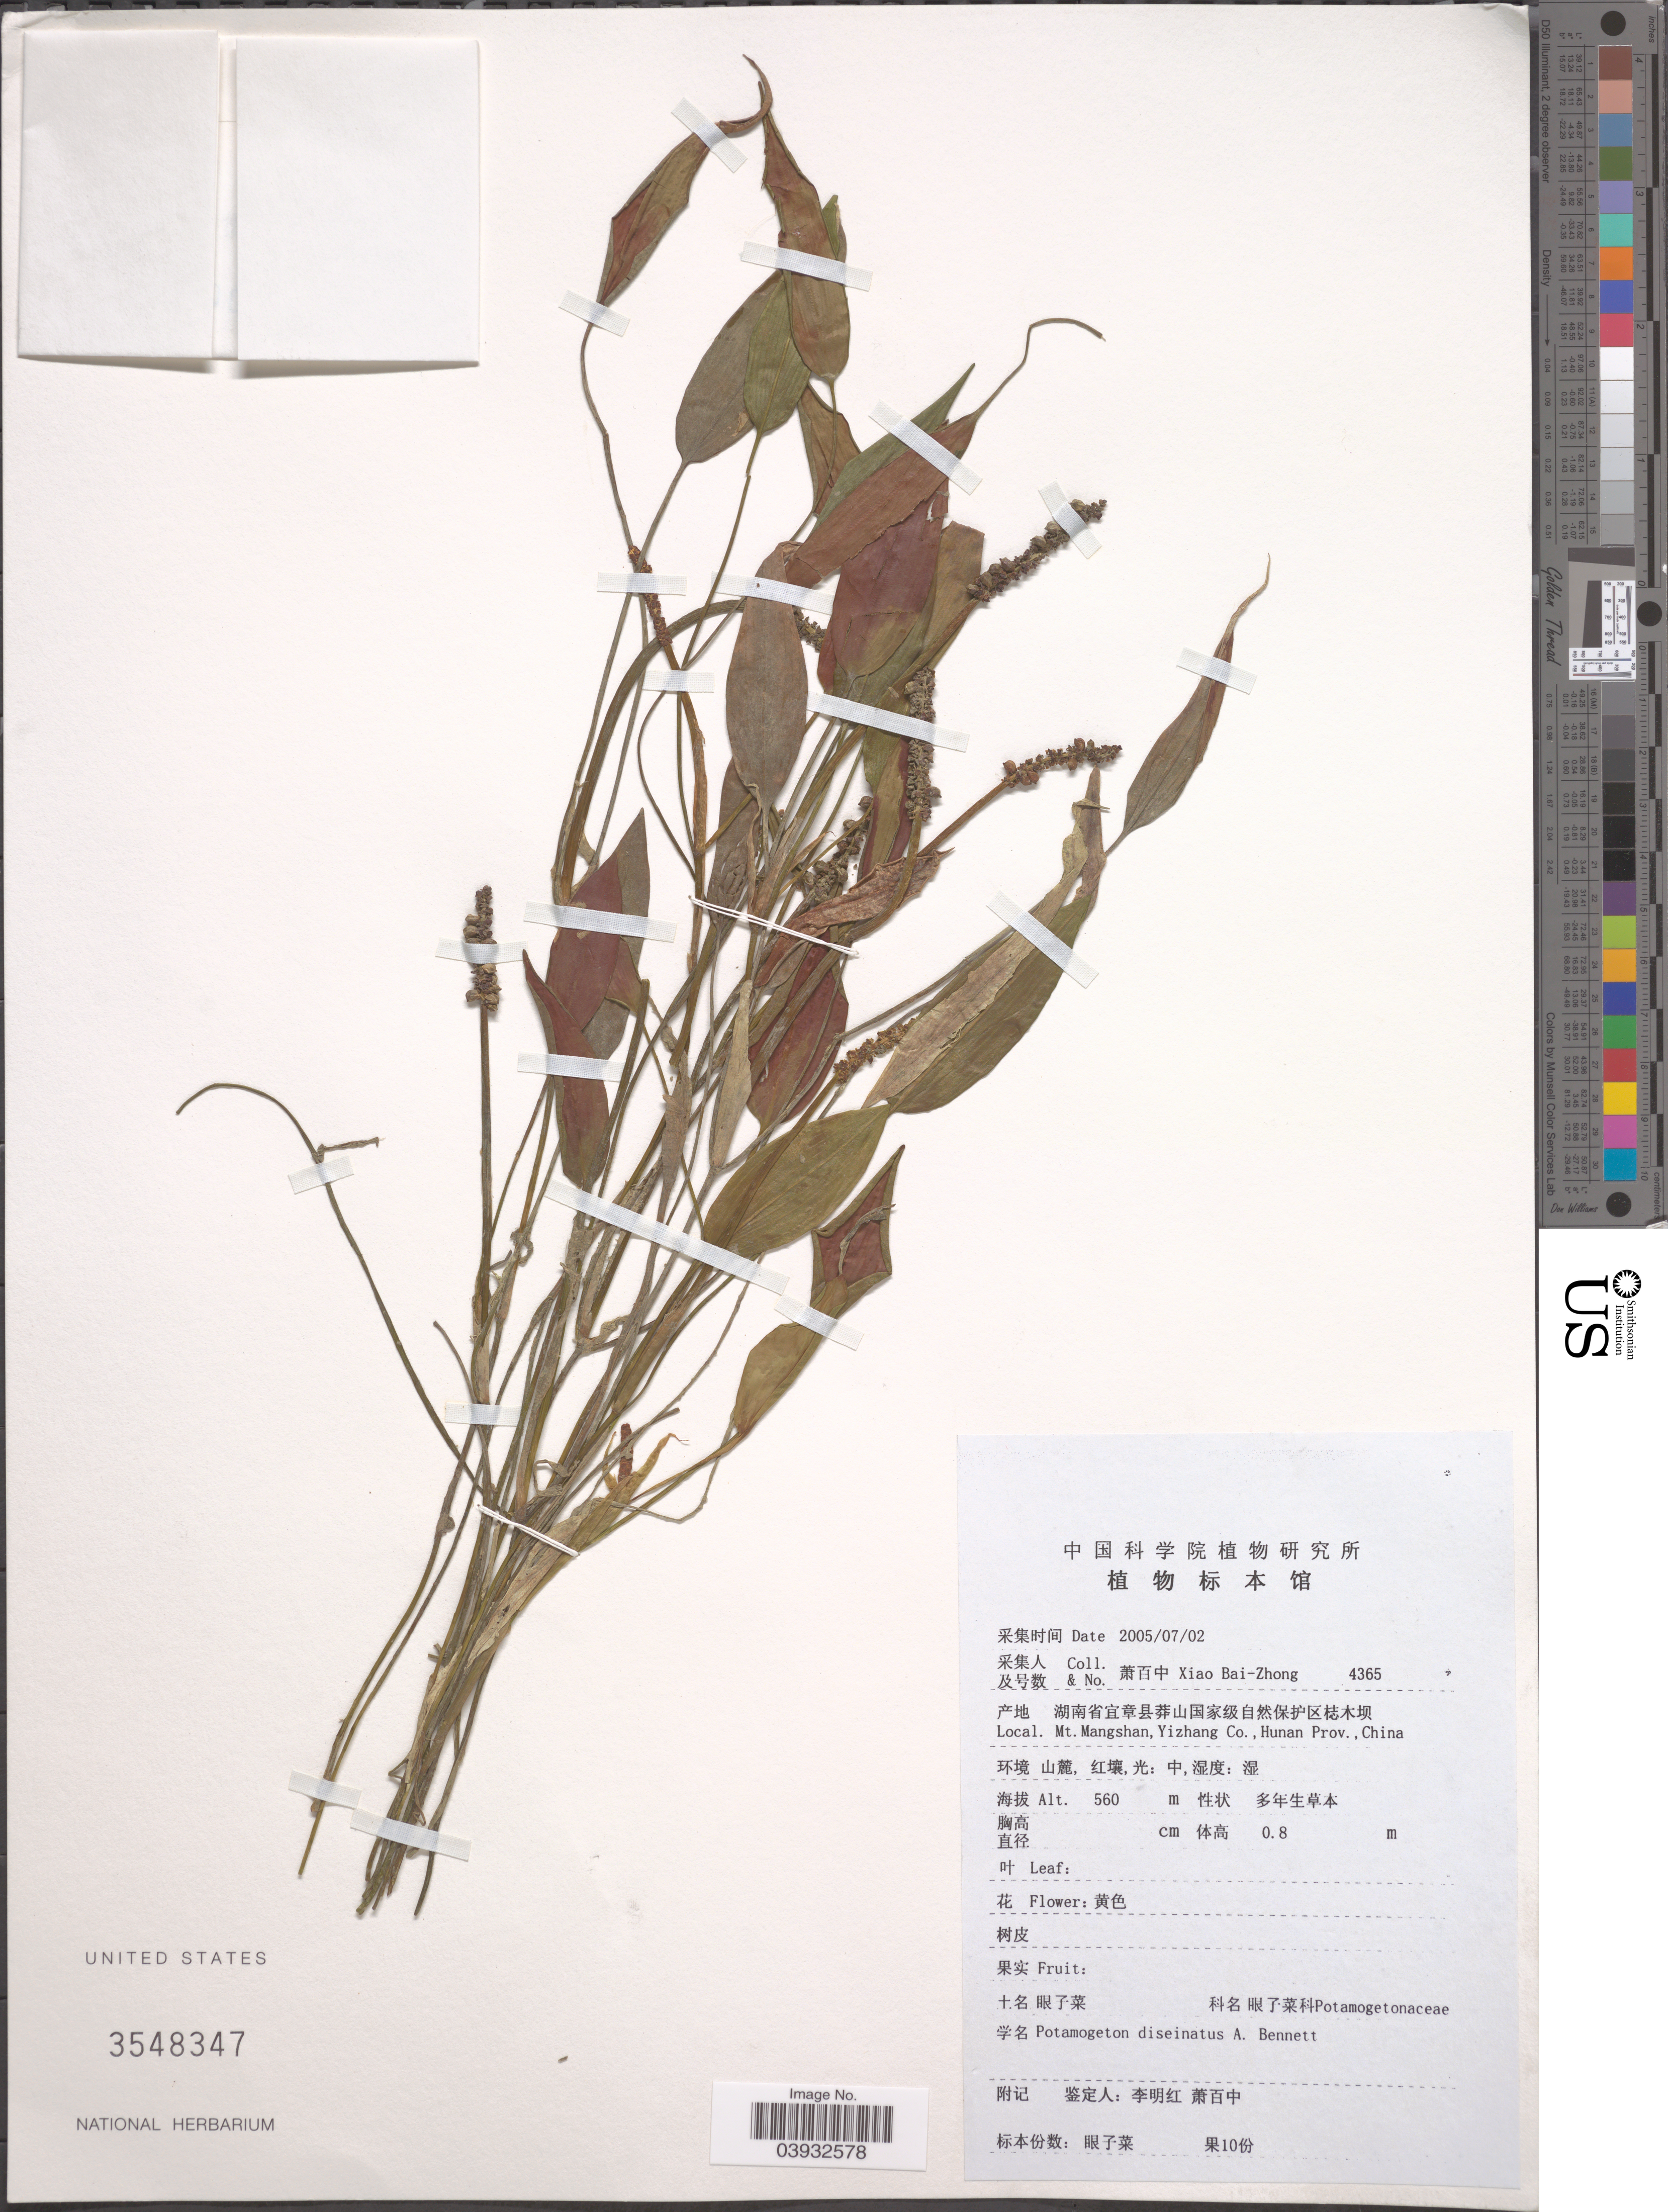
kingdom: Plantae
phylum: Tracheophyta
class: Liliopsida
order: Alismatales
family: Potamogetonaceae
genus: Potamogeton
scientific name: Potamogeton distinctus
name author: A. Benn.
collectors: B. Z. Xiao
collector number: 4365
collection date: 2005-07-02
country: China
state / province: Hunan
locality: Mt. Mangshan, Yizhang Co.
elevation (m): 560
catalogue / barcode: US 3548347